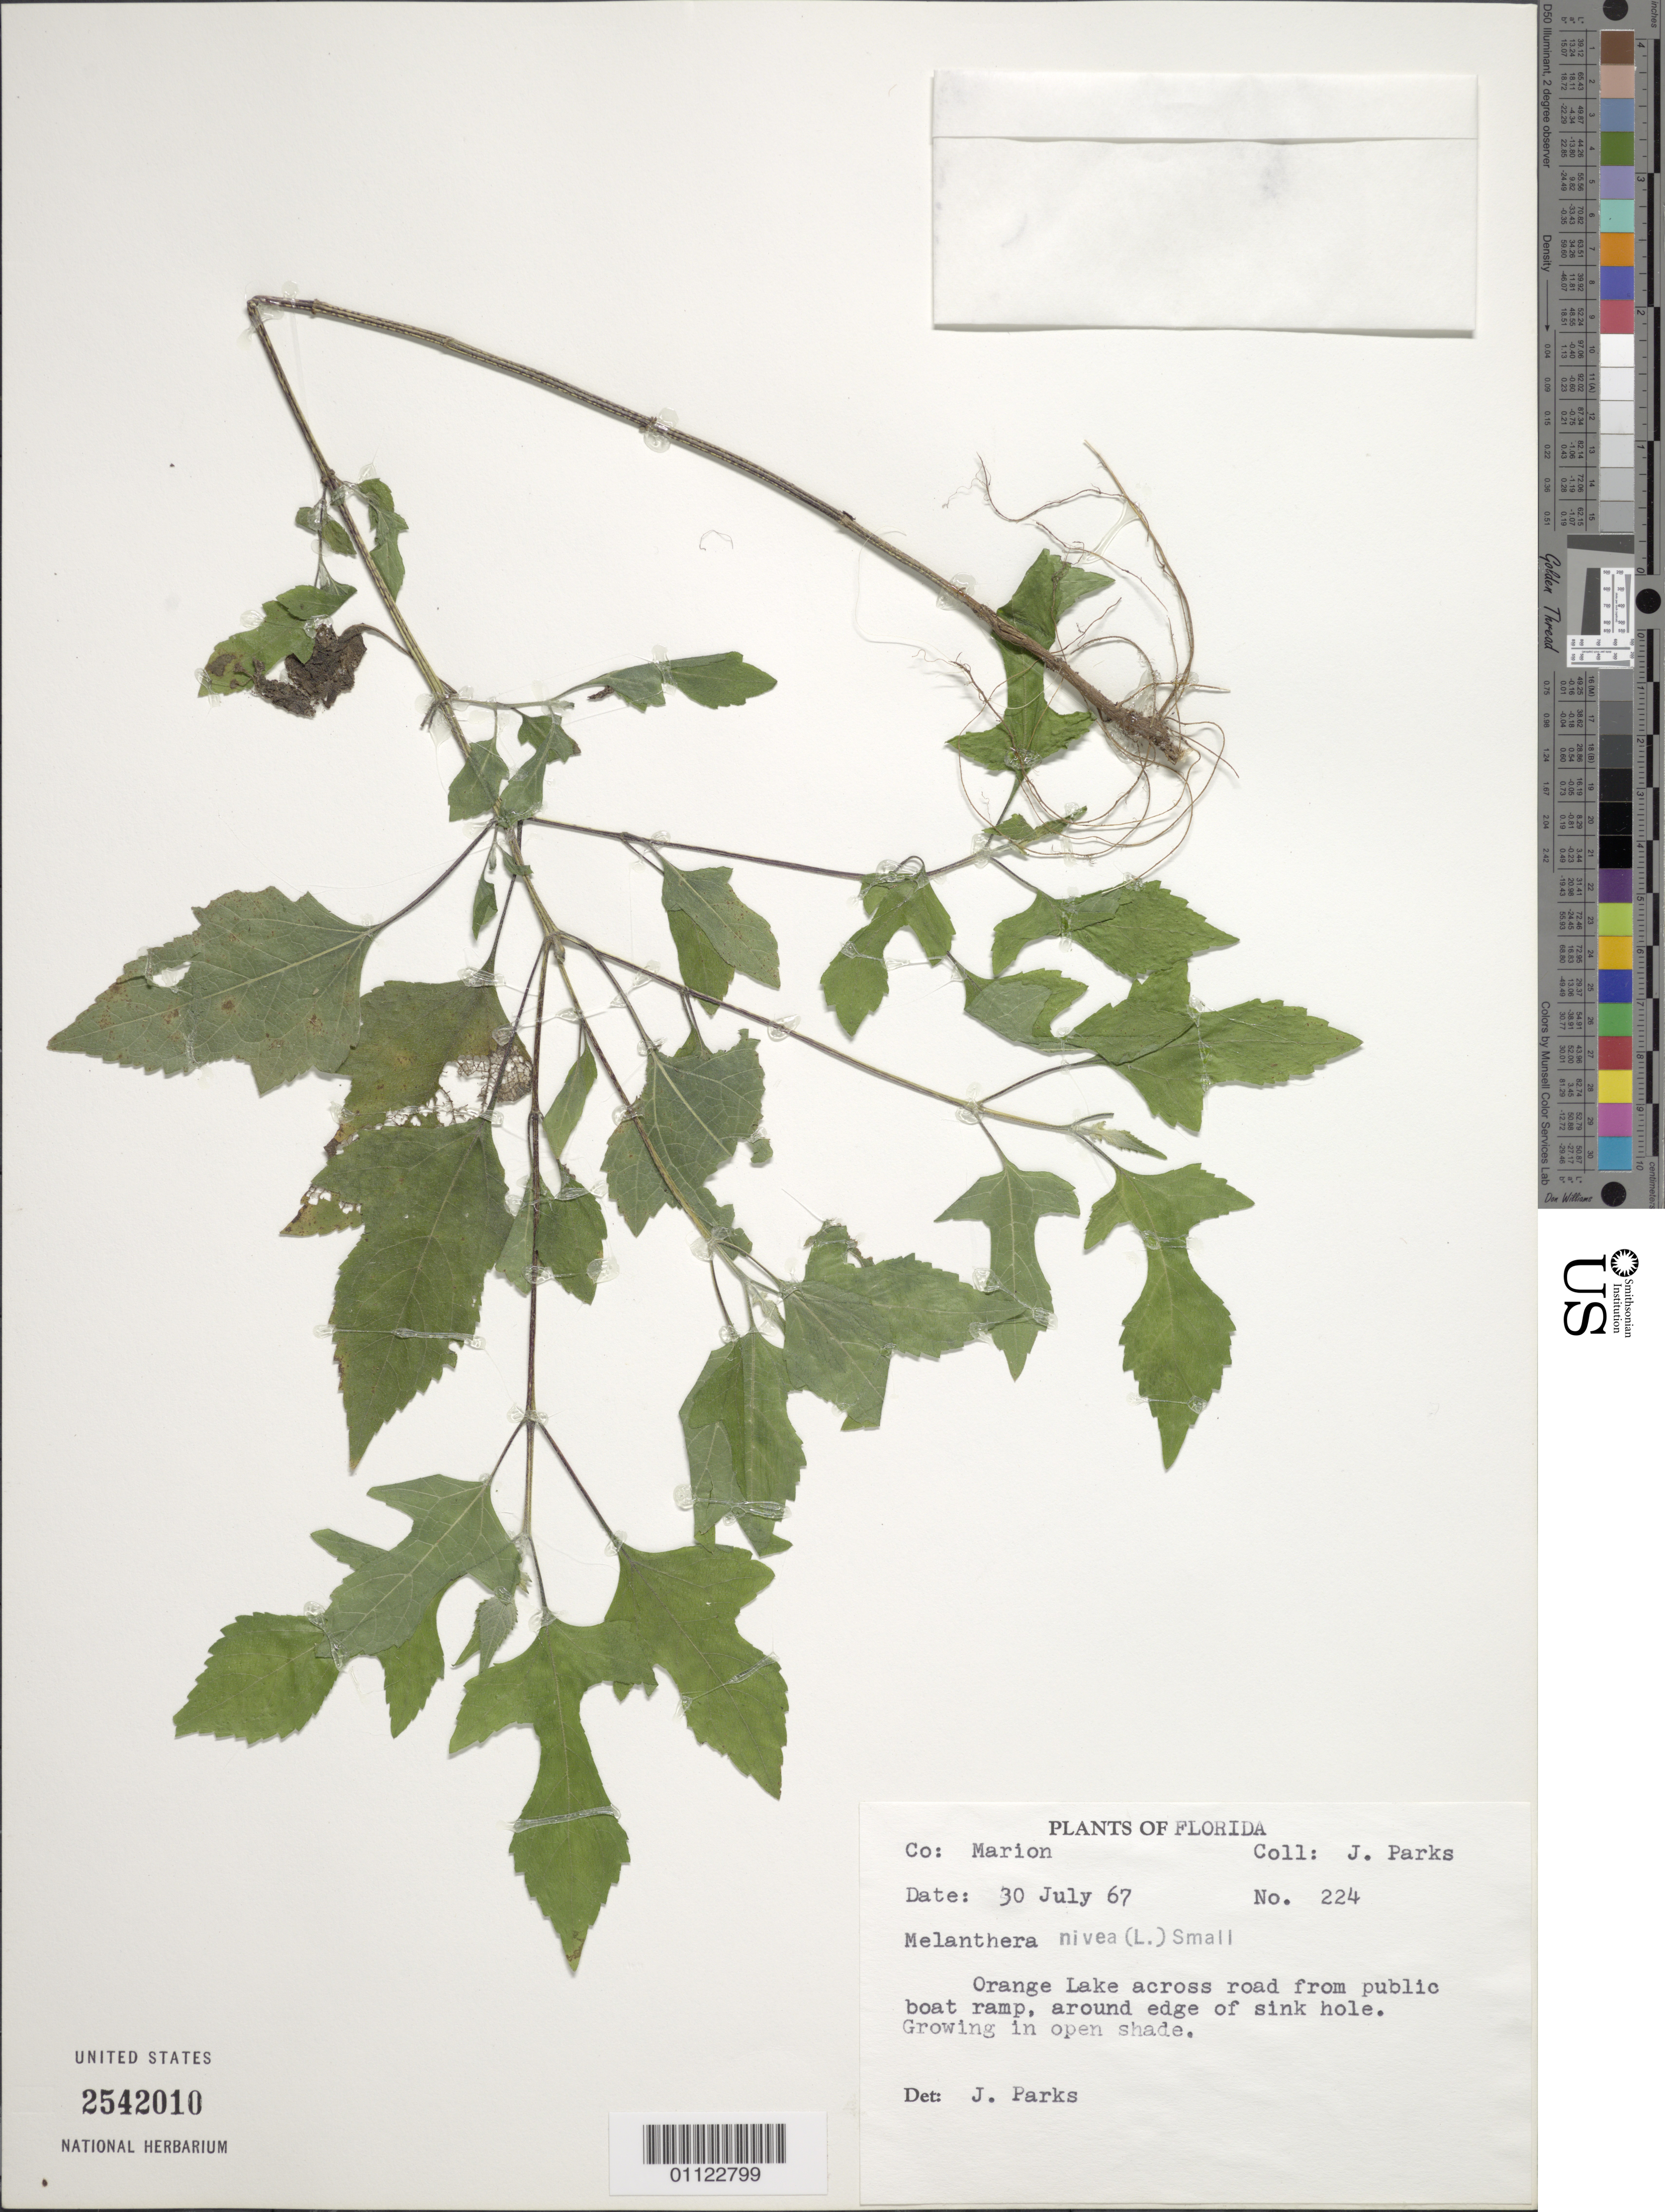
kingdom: Plantae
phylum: Tracheophyta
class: Magnoliopsida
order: Asterales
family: Asteraceae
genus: Melanthera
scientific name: Melanthera nivea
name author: (L.) Small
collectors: J. Parks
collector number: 224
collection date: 1967-07-30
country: United States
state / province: Florida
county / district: Marion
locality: Orange Lake across road from public boat ramp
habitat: around edge of sink hole, in open shade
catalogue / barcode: US 2542010